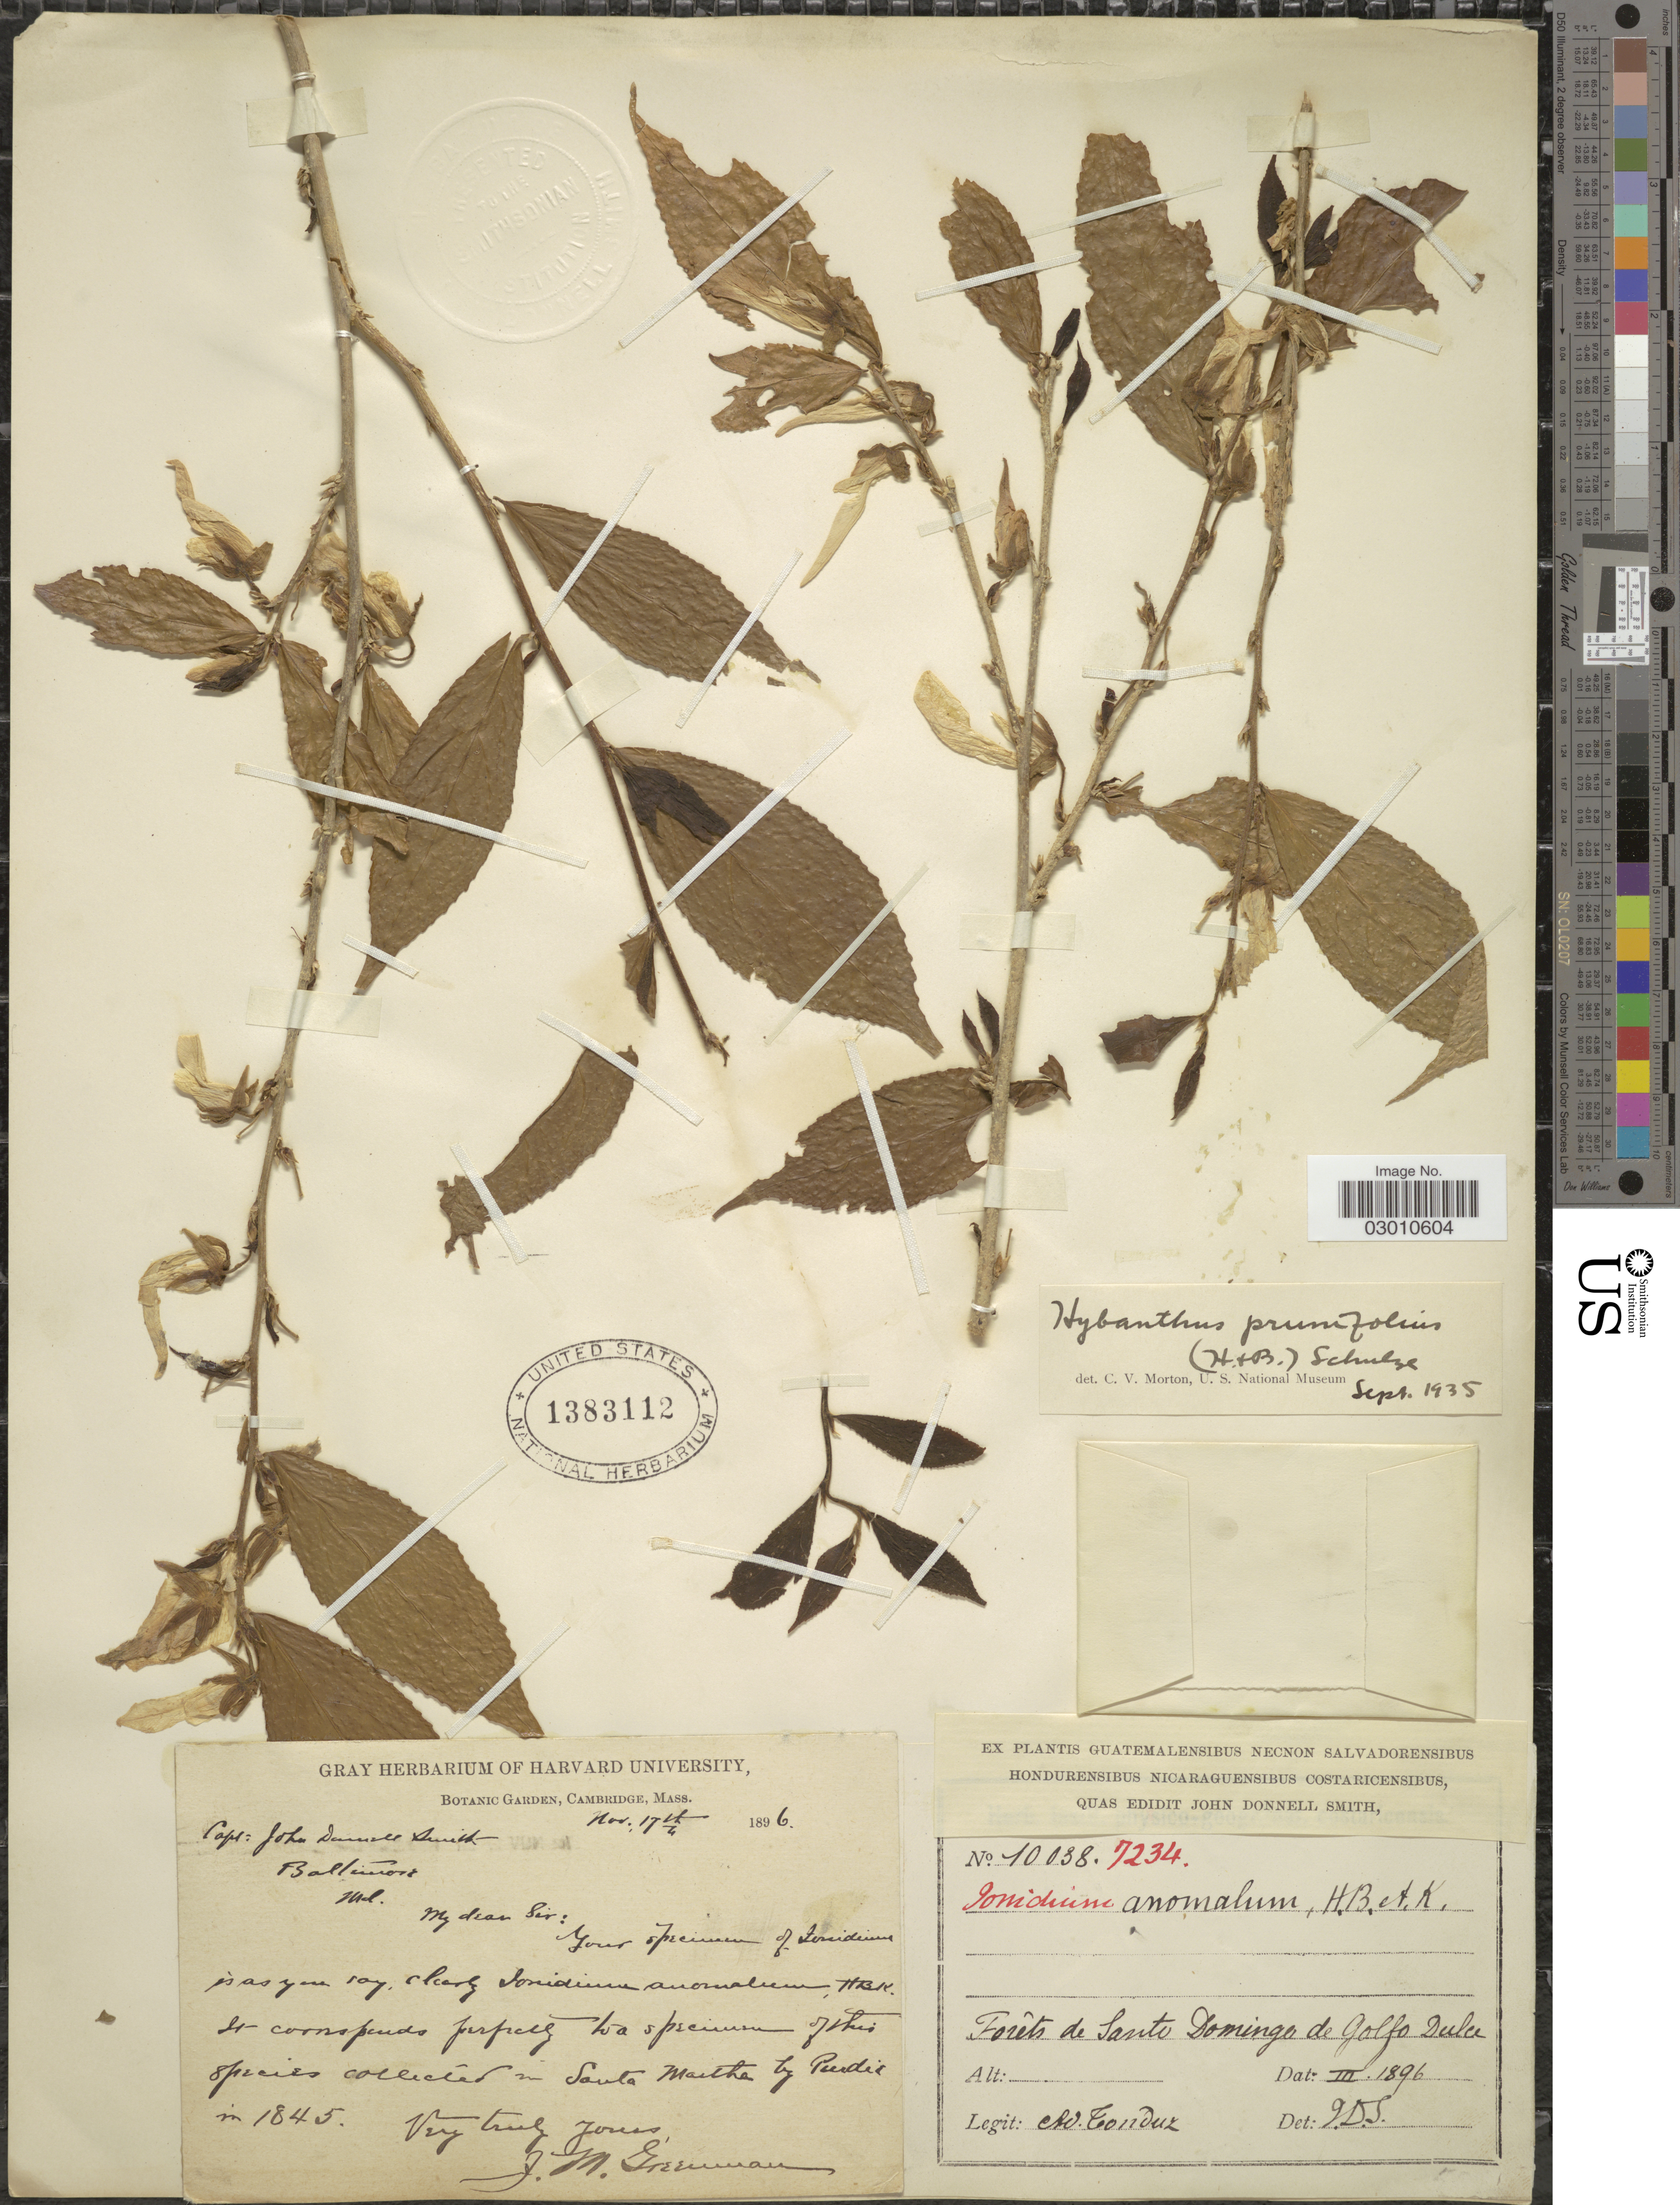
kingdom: Plantae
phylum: Tracheophyta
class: Magnoliopsida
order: Malpighiales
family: Violaceae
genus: Pombalia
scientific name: Pombalia prunifolia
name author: (Humb. & Bonpl. ex Willd.) Paula-Souza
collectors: A. Tonduz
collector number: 10038/7234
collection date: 1896-03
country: Costa Rica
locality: Forêts de Santo Domingo de Golfo Dulce.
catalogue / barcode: US 1383112